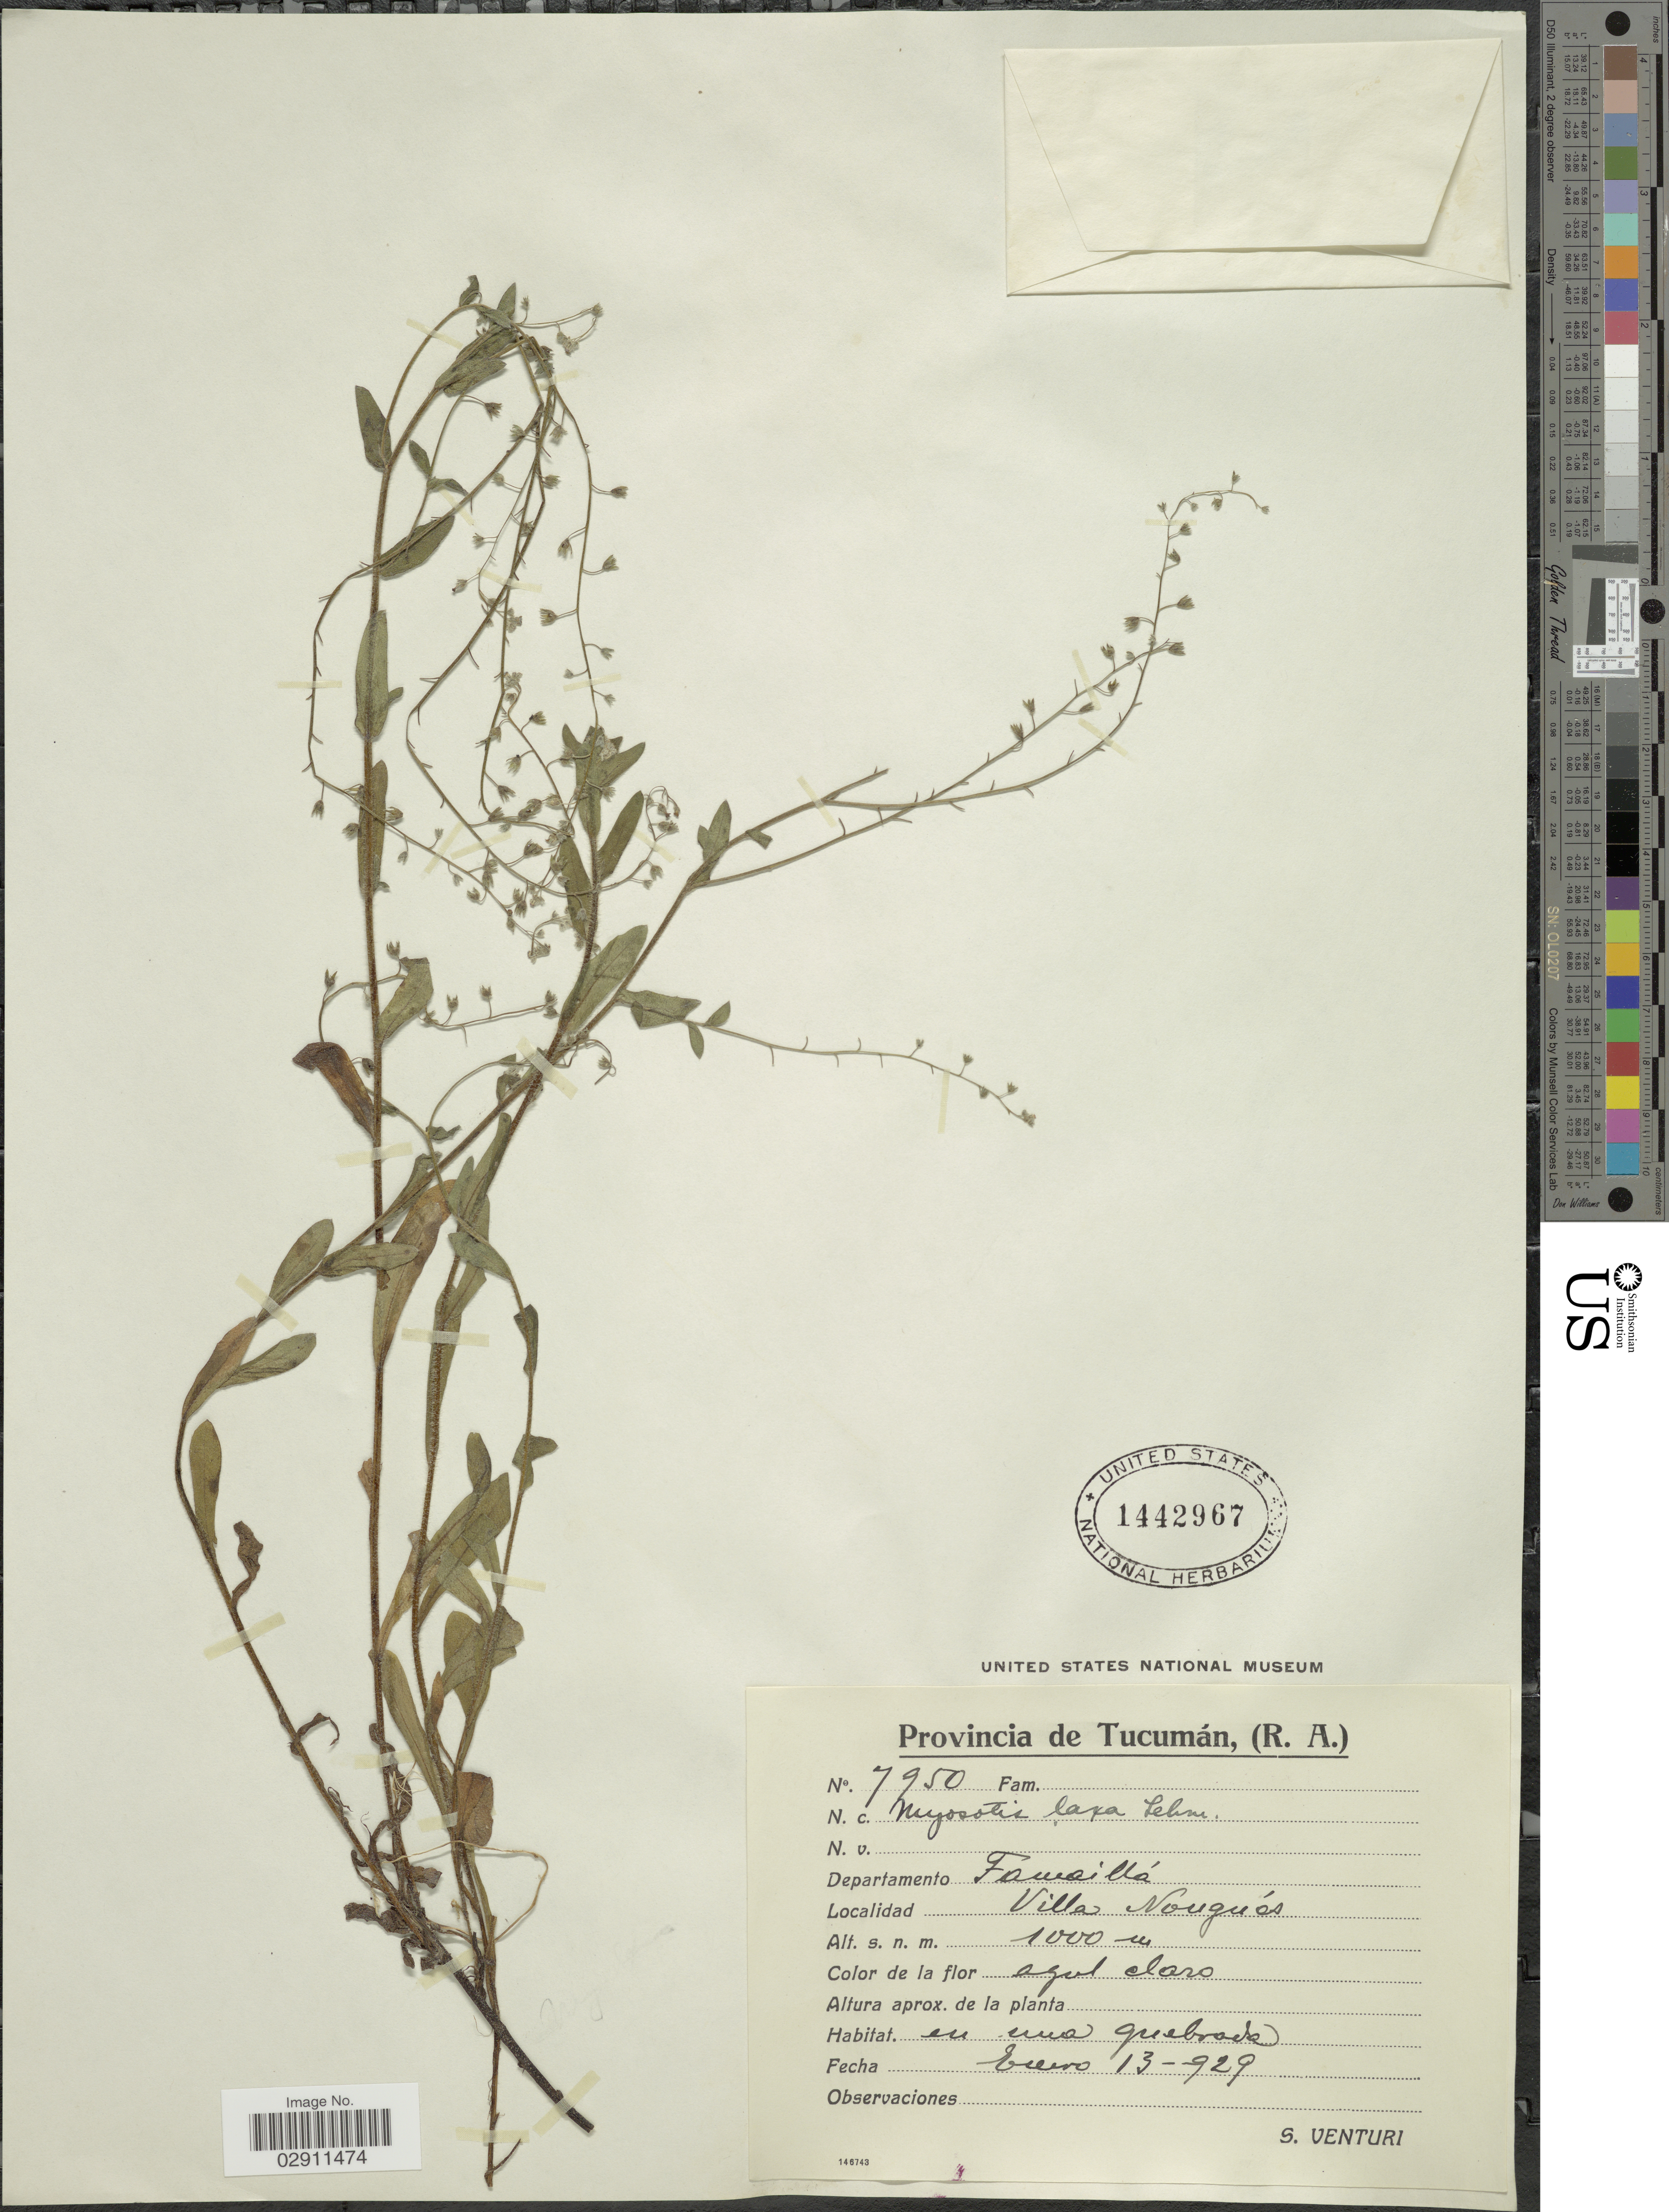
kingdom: Plantae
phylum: Tracheophyta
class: Magnoliopsida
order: Boraginales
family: Boraginaceae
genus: Myosotis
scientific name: Myosotis laxa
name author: F. Lehm.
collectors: S. Venturi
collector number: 7950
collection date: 1929-01-13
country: Argentina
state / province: Tucuman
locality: Departamento Famaillá, Villa Nougués.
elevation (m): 1000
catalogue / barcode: US 1442967